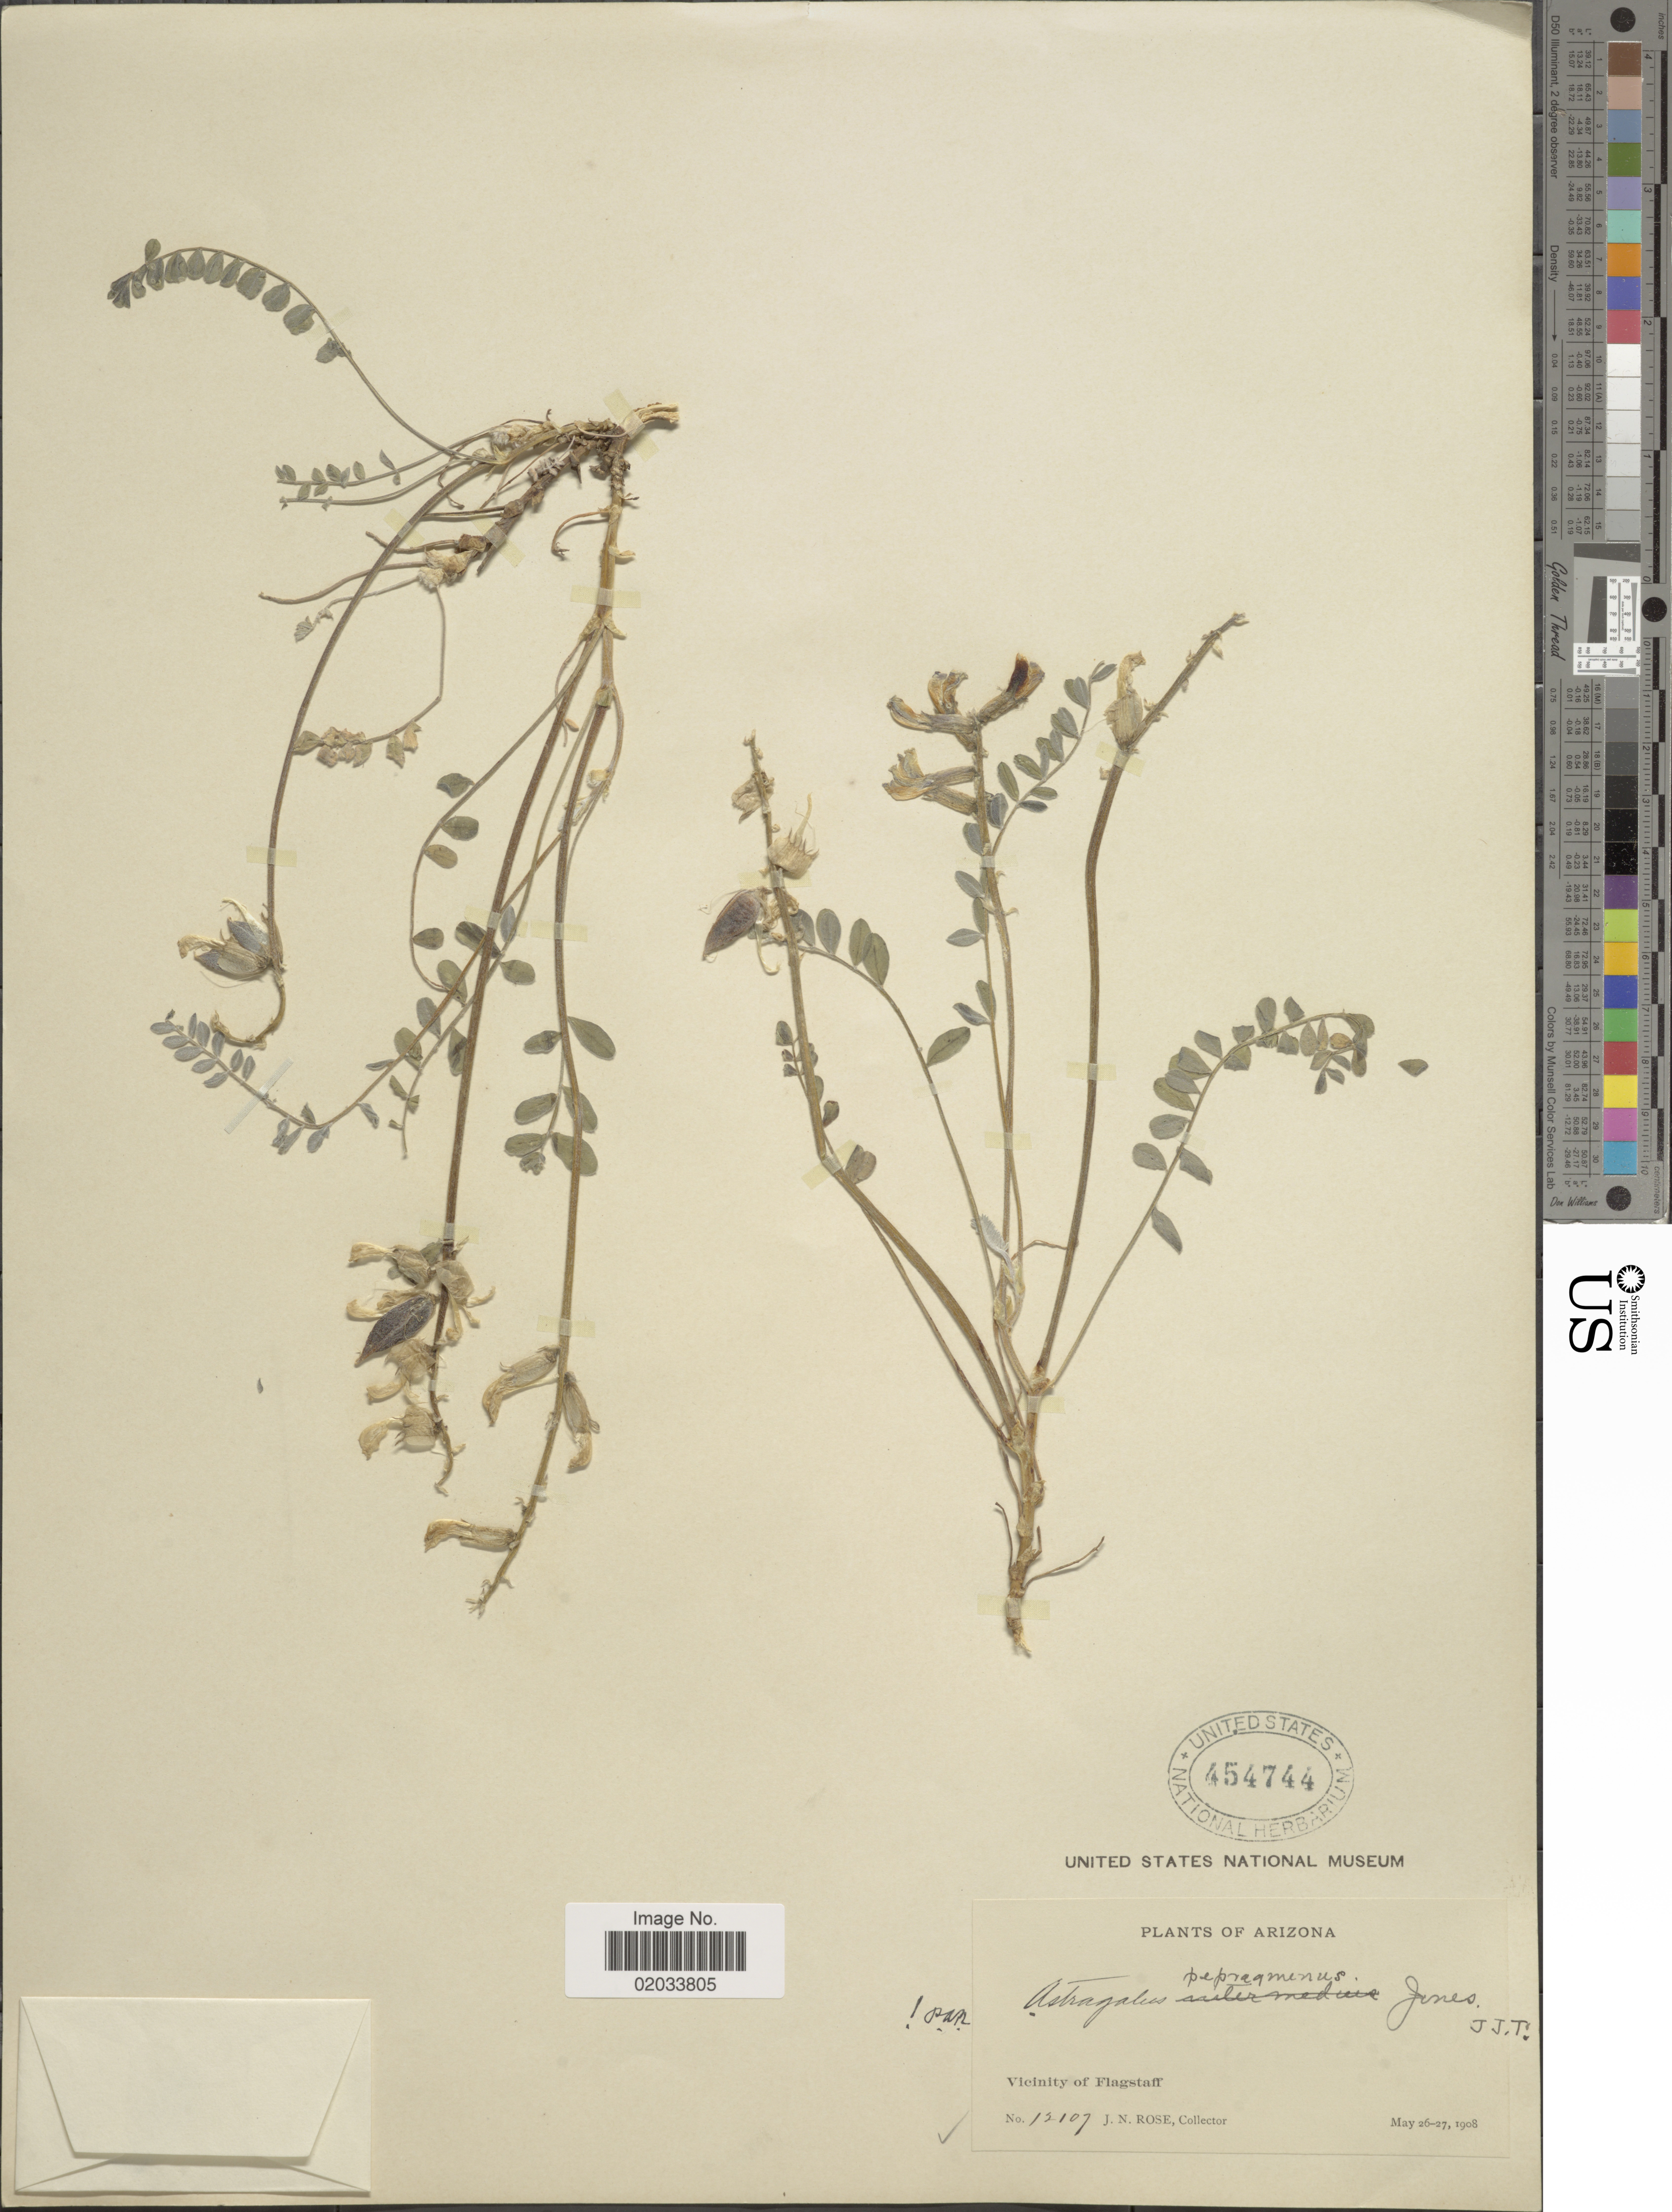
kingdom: Plantae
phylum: Tracheophyta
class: Magnoliopsida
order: Fabales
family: Fabaceae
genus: Astragalus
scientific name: Astragalus pephragmenus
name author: M.E. Jones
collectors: J. N. Rose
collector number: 12107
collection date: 1908-05-26/1908-05-27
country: United States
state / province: Arizona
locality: Vicinity of Flagstaff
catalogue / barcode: US 454744